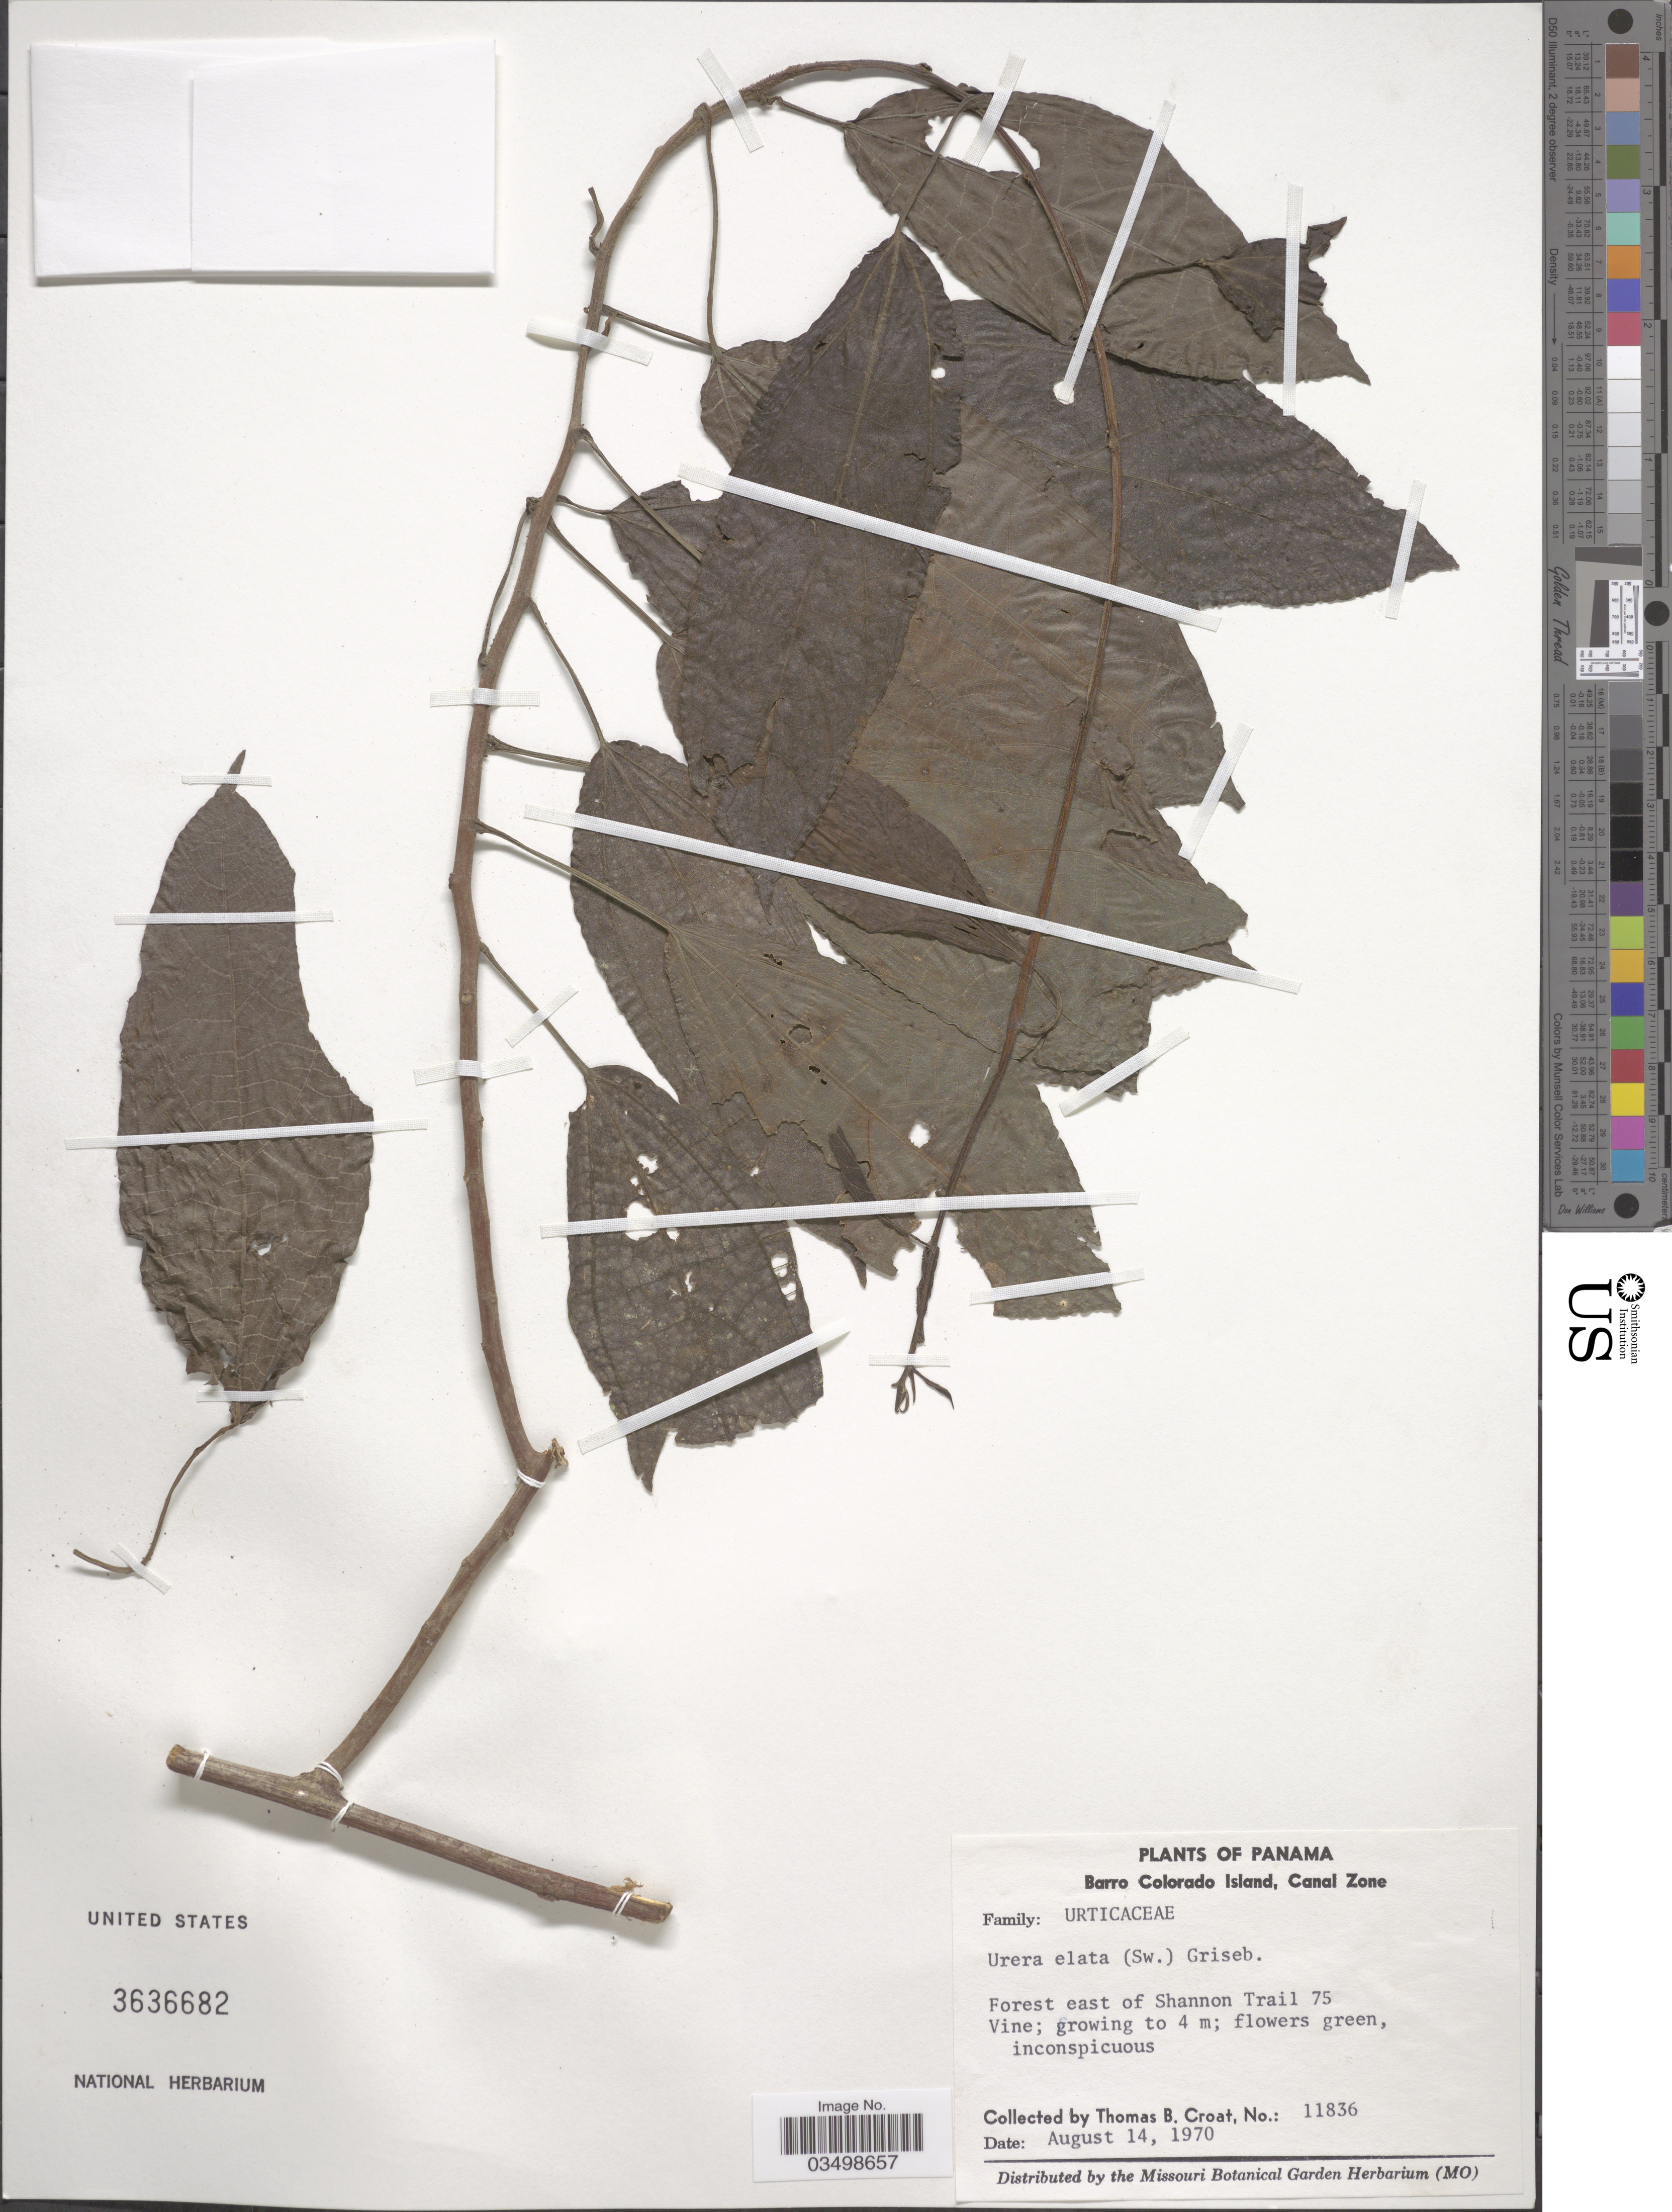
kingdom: Plantae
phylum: Tracheophyta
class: Magnoliopsida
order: Rosales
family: Urticaceae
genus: Urera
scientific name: Urera elata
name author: (Sw.) Griseb.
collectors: T. B. Croat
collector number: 11836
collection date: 1970-08-14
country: Panama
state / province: Panamá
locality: Barro Colorado Island, Canal Zone. Forest east of Shannon Trail 75.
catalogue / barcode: US 3636682